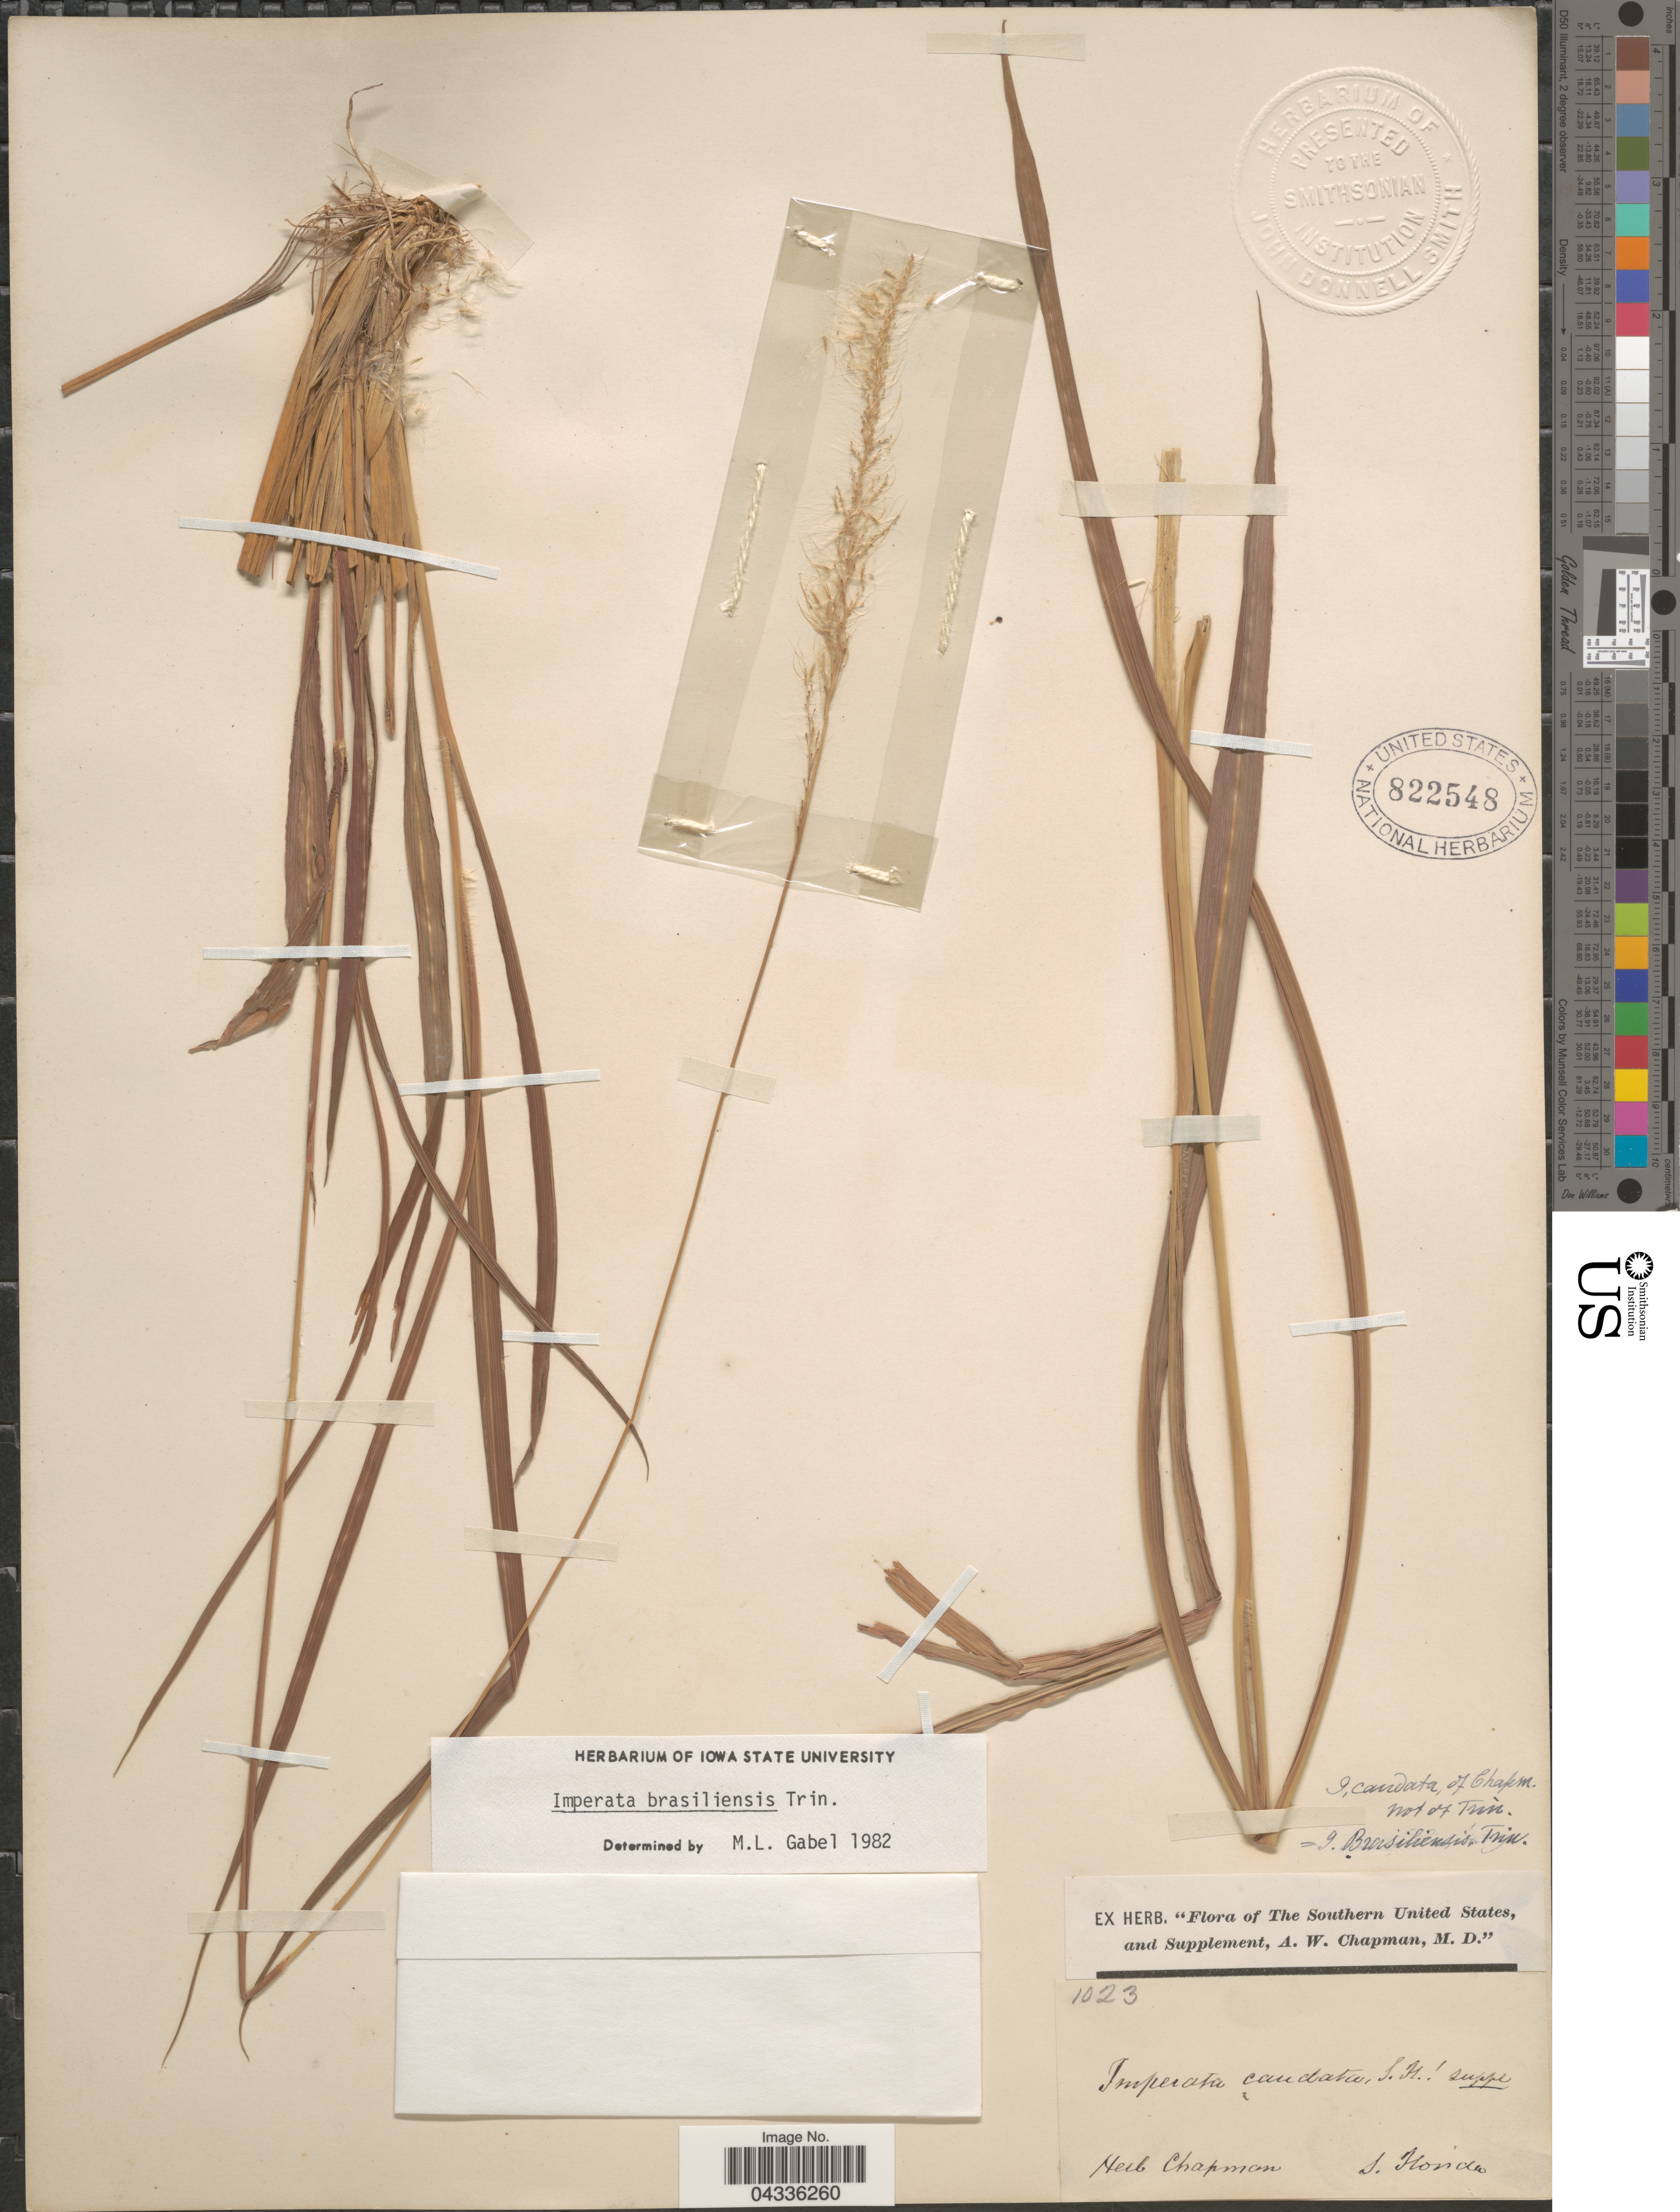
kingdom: Plantae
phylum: Tracheophyta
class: Liliopsida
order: Poales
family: Poaceae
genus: Imperata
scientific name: Imperata brasiliensis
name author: Trin.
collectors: ex herb. Chapman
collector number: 1023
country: United States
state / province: Florida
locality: The Southern United States. S. Florida.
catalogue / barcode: US 822548